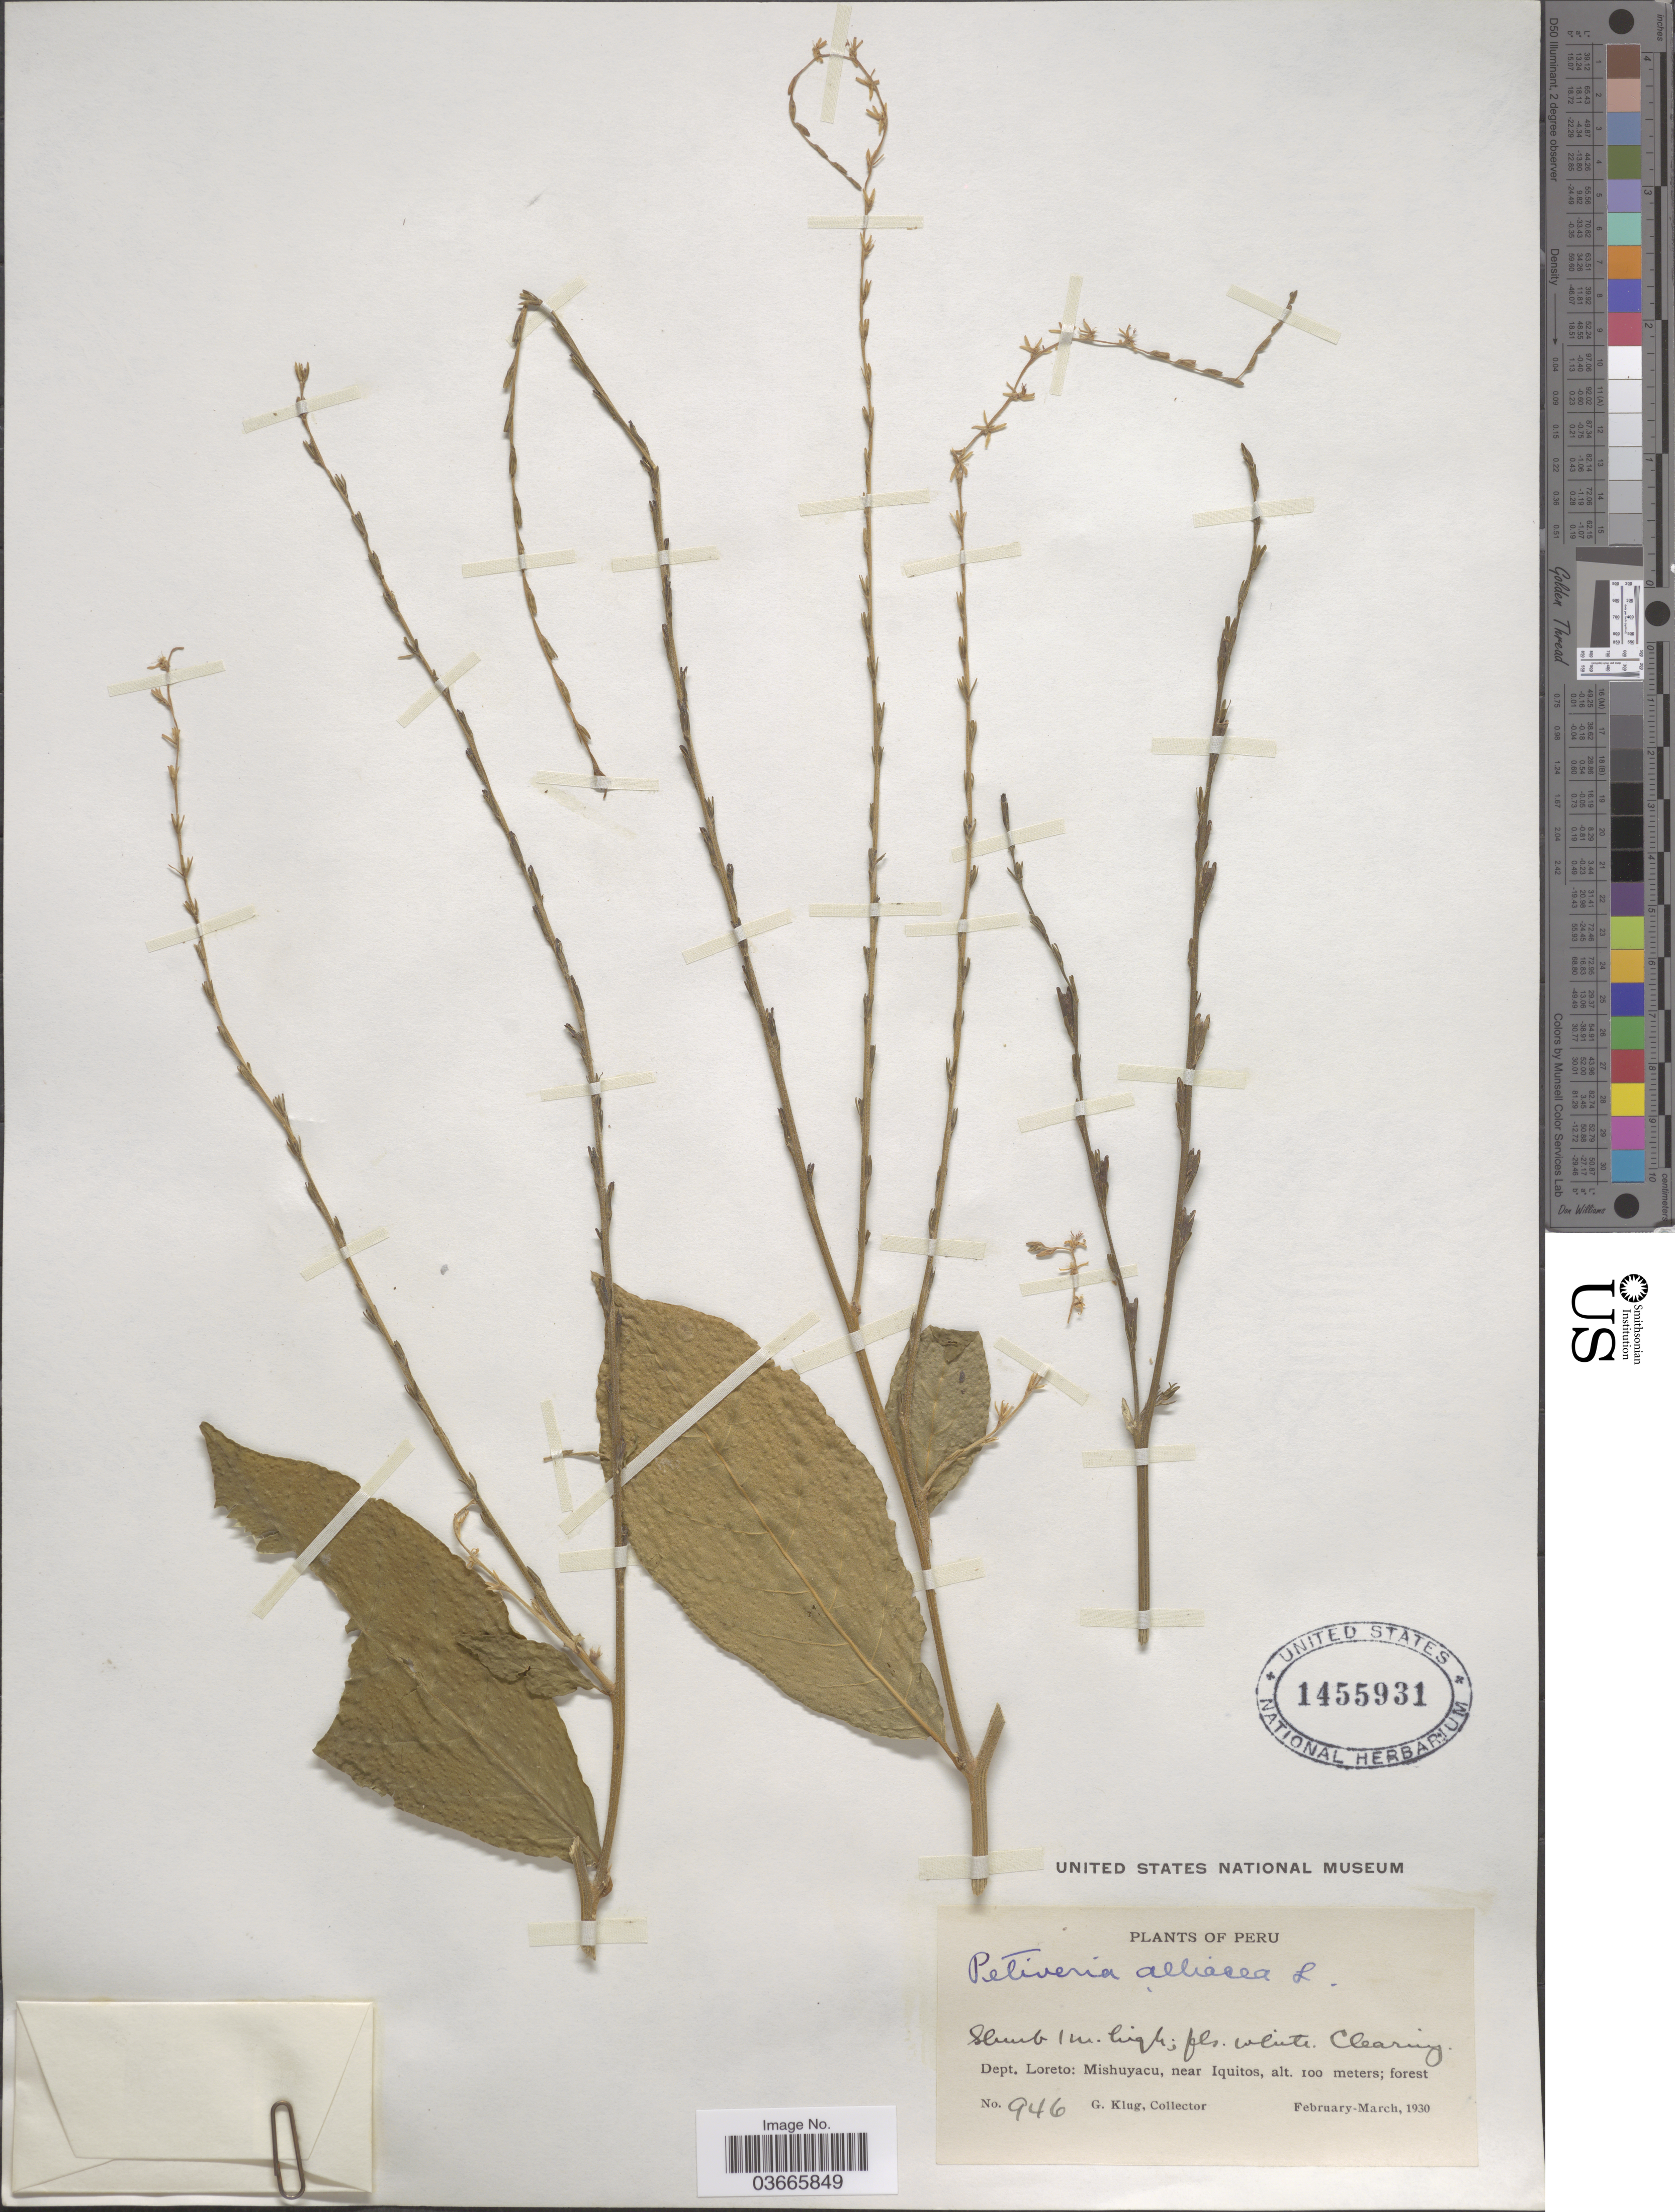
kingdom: Plantae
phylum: Tracheophyta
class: Magnoliopsida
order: Caryophyllales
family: Phytolaccaceae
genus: Petiveria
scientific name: Petiveria alliacea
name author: L.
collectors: G. Klug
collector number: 946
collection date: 1930-02/1930-03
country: Peru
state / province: Loreto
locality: Dept. Loreto: Mishuyacu, near Iquitos.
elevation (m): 100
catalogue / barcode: US 1455931